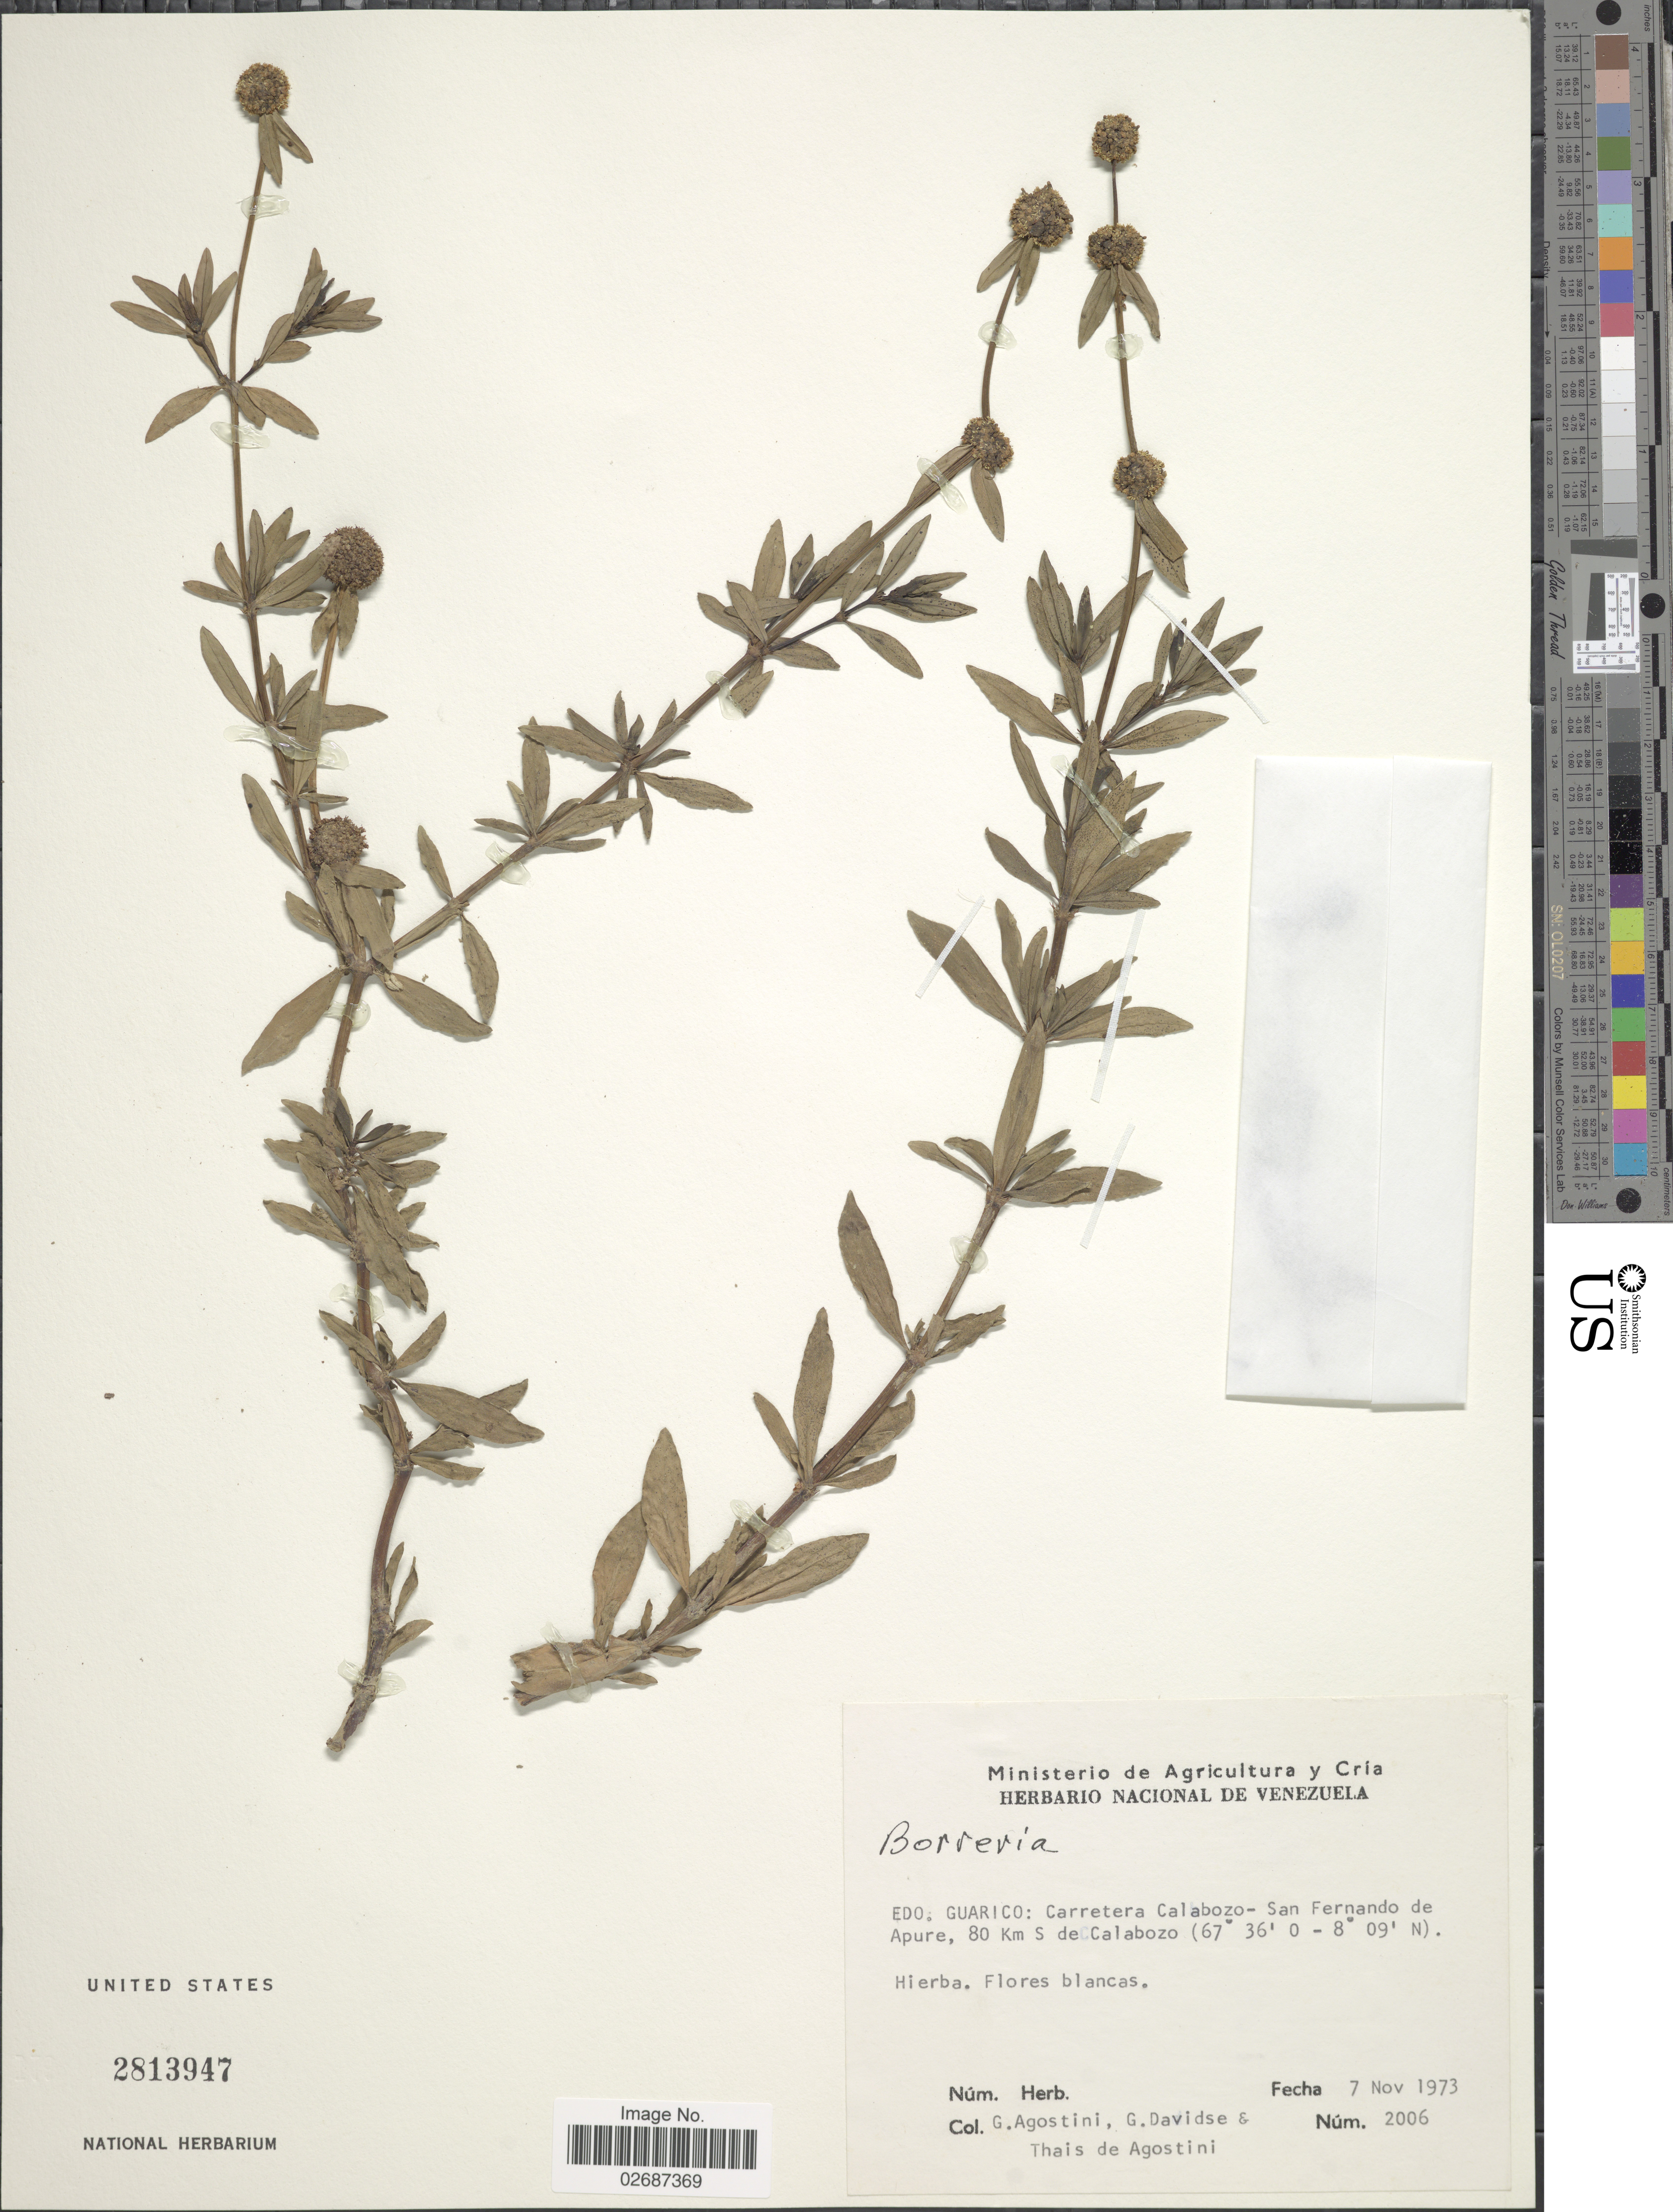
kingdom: Plantae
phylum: Tracheophyta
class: Magnoliopsida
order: Gentianales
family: Rubiaceae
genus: Borreria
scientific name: Borreria sp.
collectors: G. Agostini, G. Davidse & T. Agostini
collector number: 2006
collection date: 1973-11-07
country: Venezuela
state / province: Guárico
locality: Carretera Calabozo-San Fernando de Apure, 80 km S de Calabozo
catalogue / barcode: US 2813947